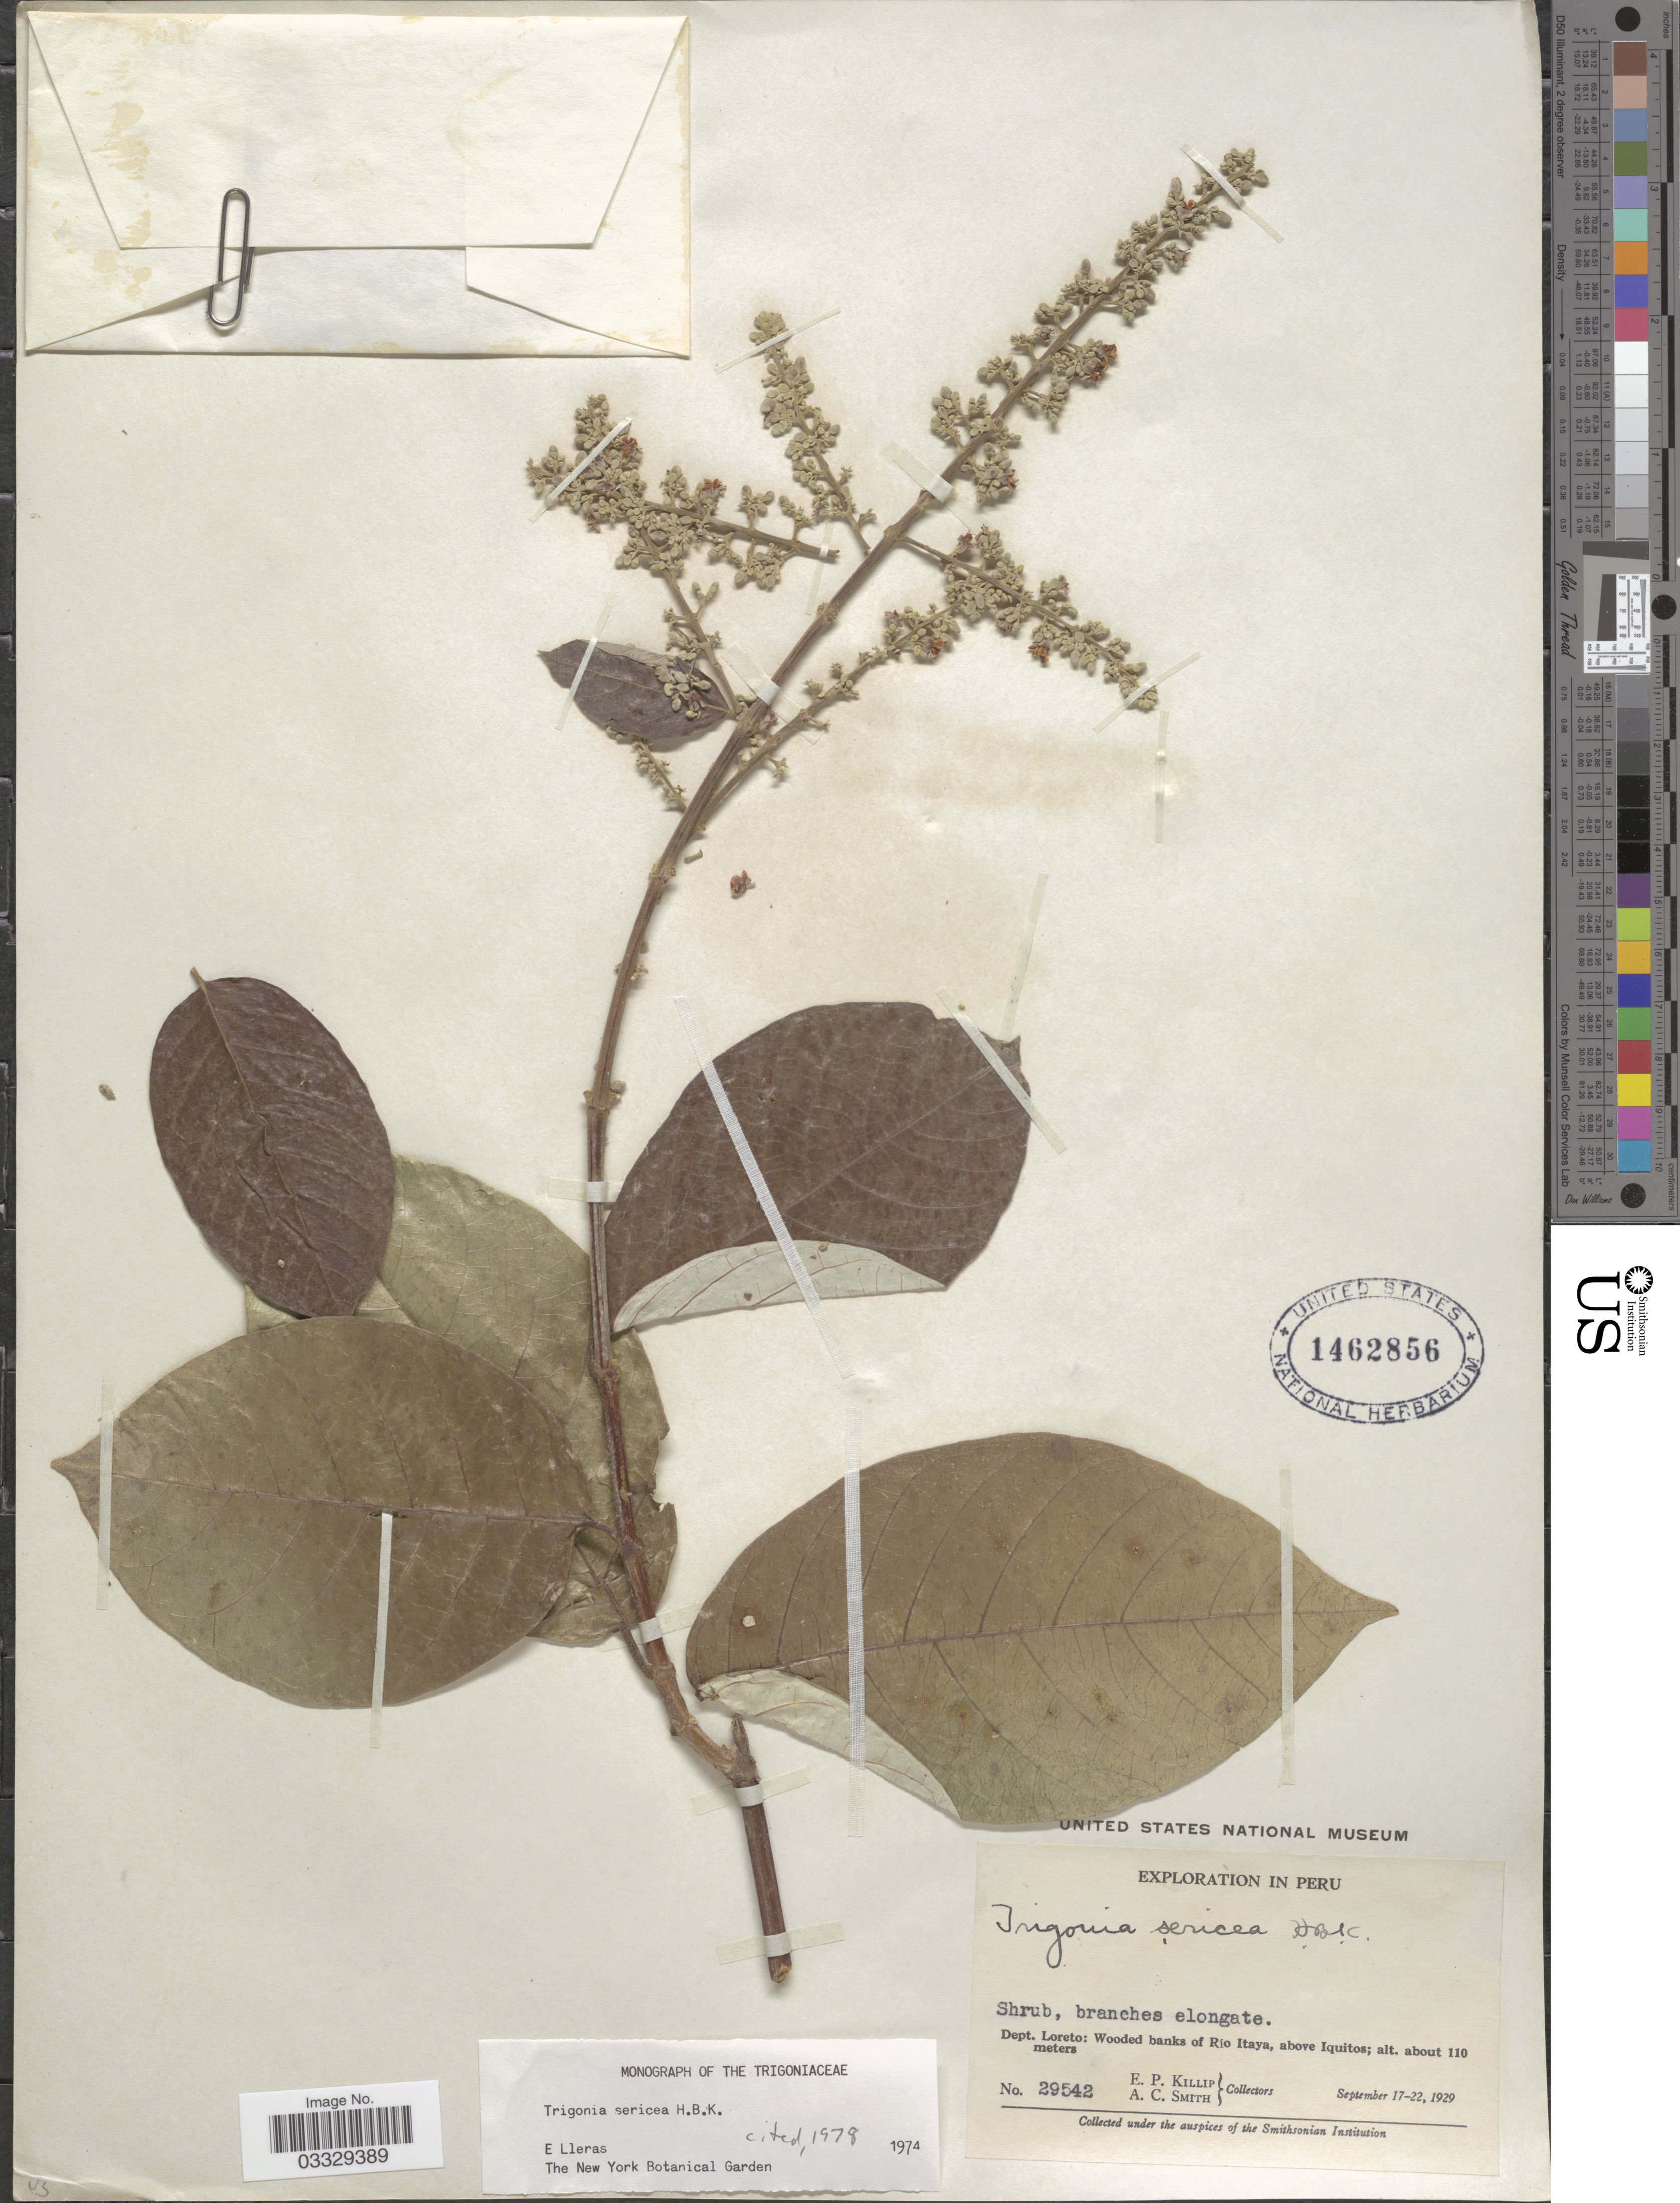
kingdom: Plantae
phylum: Tracheophyta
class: Magnoliopsida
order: Malpighiales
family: Trigoniaceae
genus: Trigonia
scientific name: Trigonia sericea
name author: Kunth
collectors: E. P. Killip & A. C. Smith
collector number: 29542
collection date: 1929-09-17/1929-09-22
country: Peru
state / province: Loreto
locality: Dept. Loreto: Wooded banks of Río Itaya, above Iquitos.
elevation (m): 110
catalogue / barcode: US 1462856